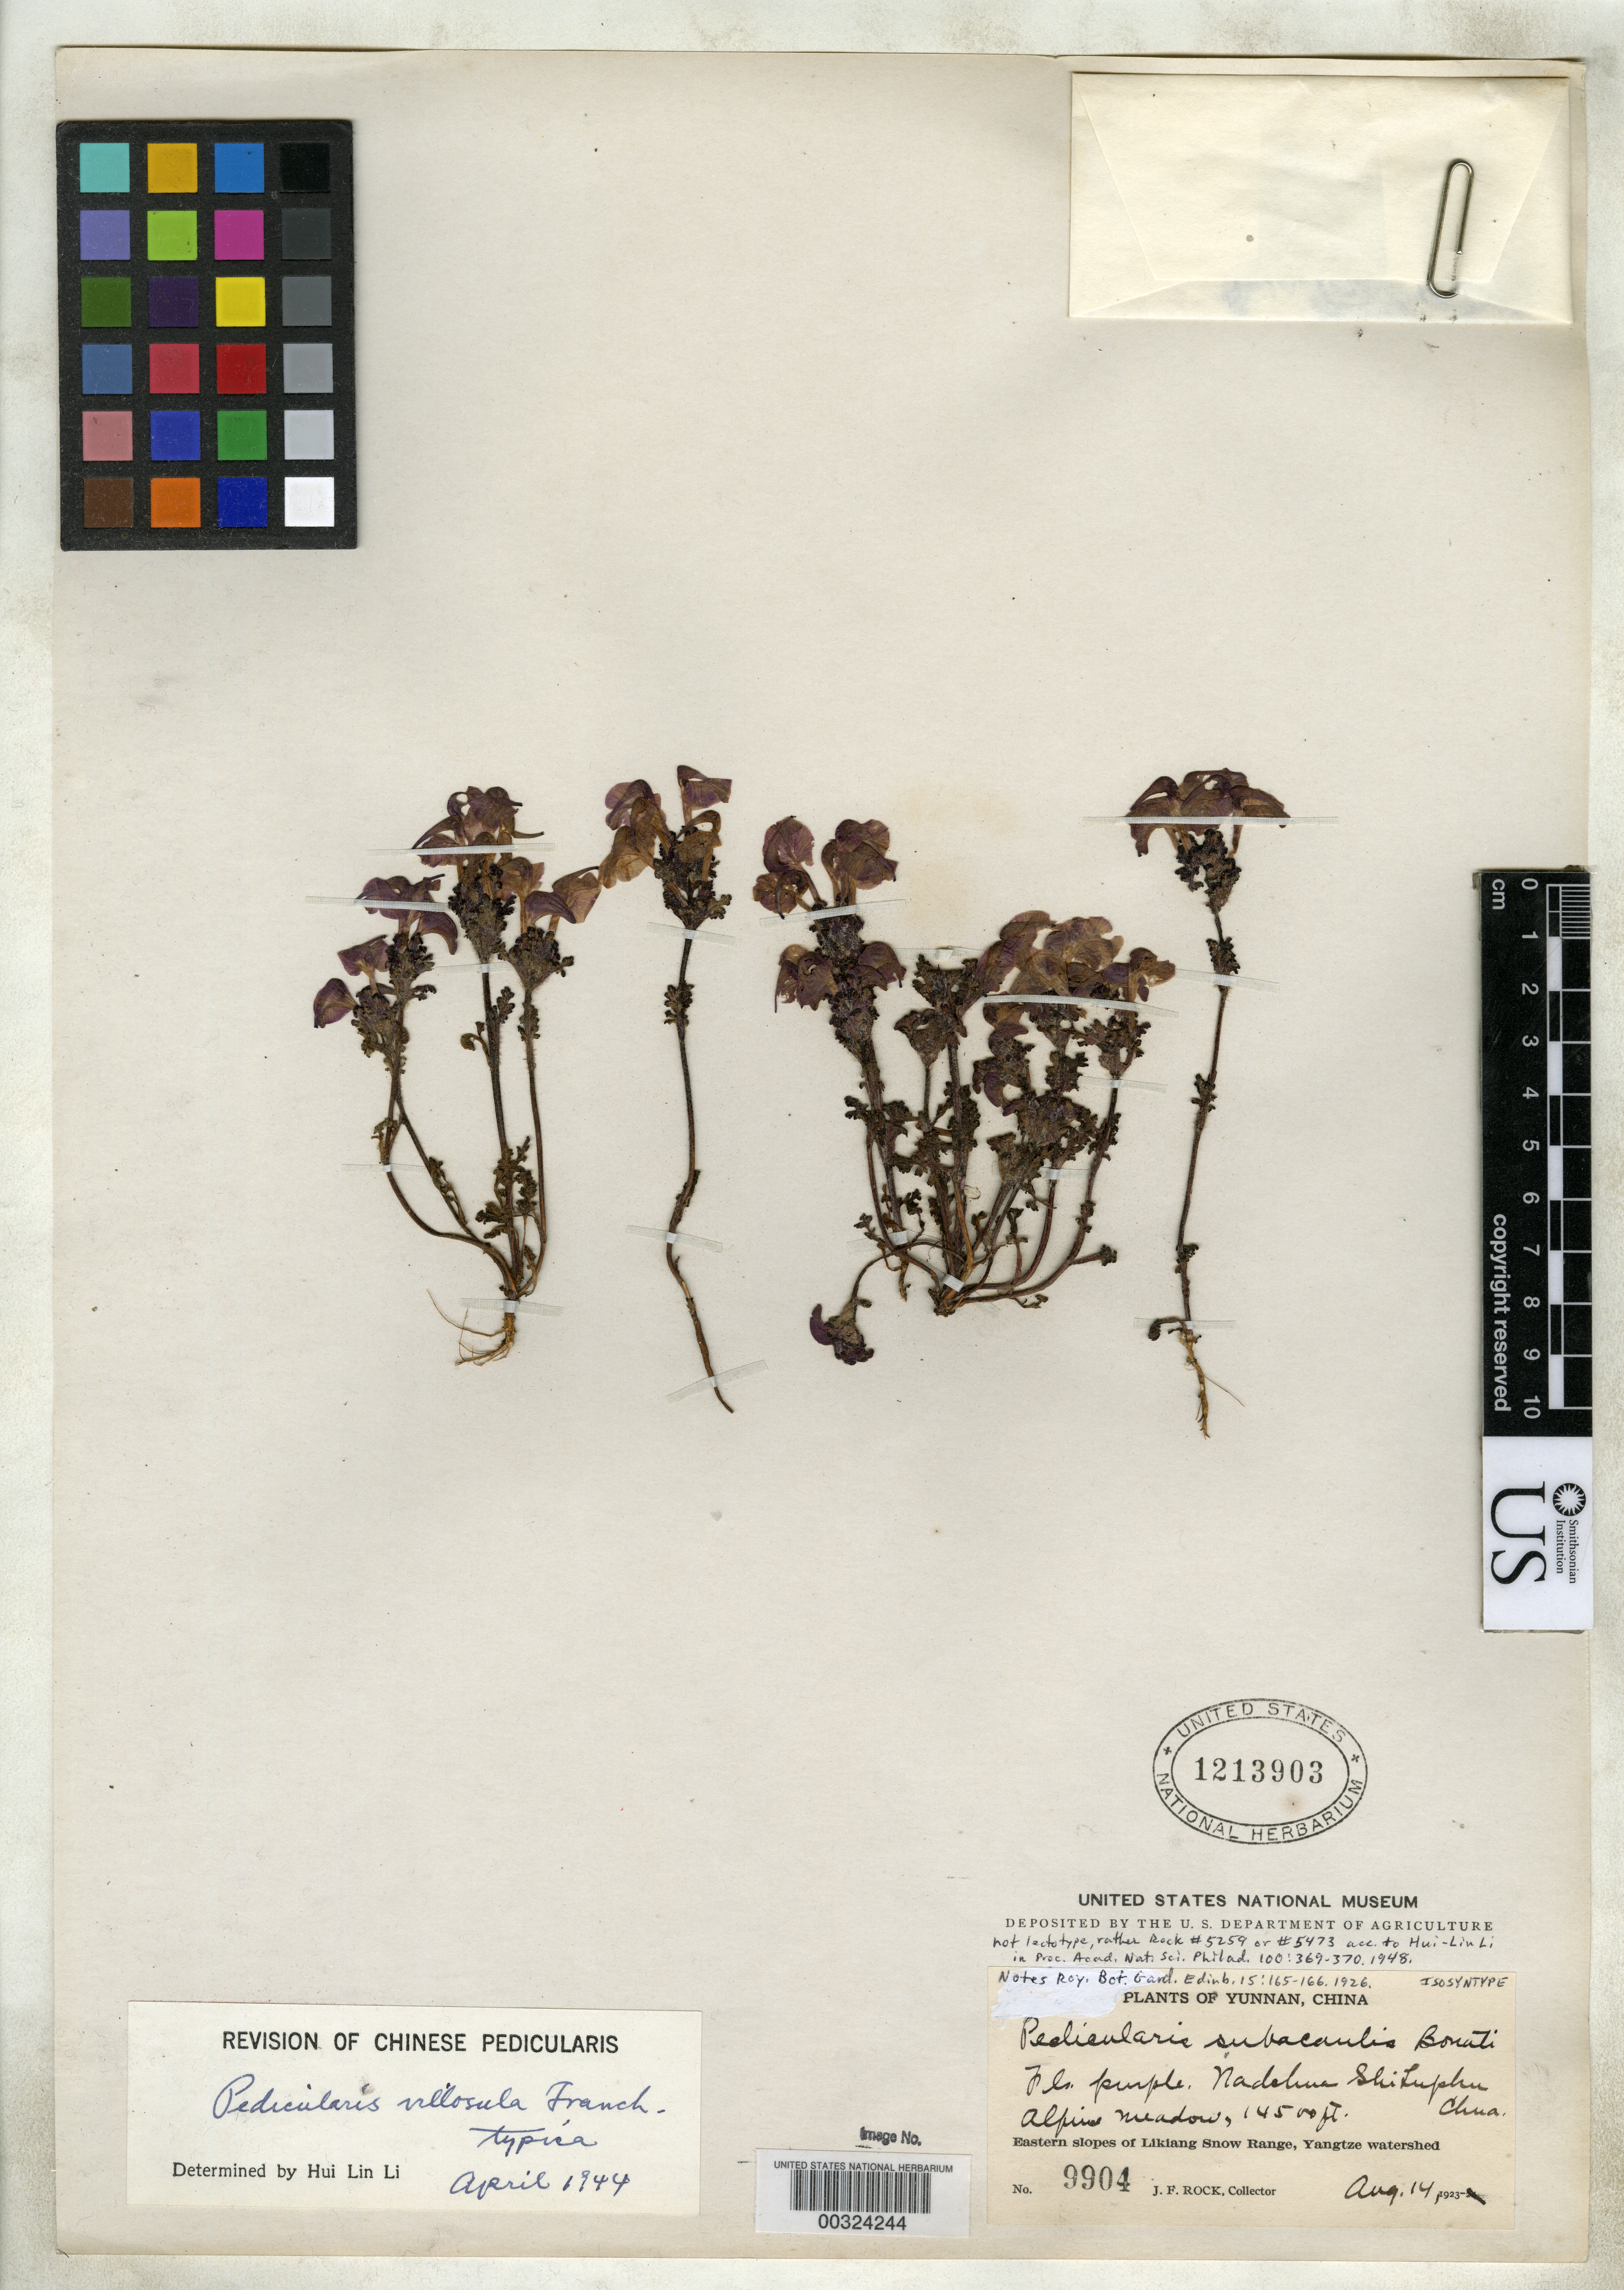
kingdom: Plantae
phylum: Tracheophyta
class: Magnoliopsida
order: Lamiales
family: Orobanchaceae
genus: Pedicularis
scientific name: Pedicularis subacaulis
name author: Bonati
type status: Isosyntype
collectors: J. F. Rock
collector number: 9904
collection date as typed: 14 Aug 1923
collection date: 1923-08-14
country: China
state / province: Yunnan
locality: Eastern slopes of Likiang snow Yangtze watershed.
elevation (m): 4420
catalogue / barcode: US 1213903